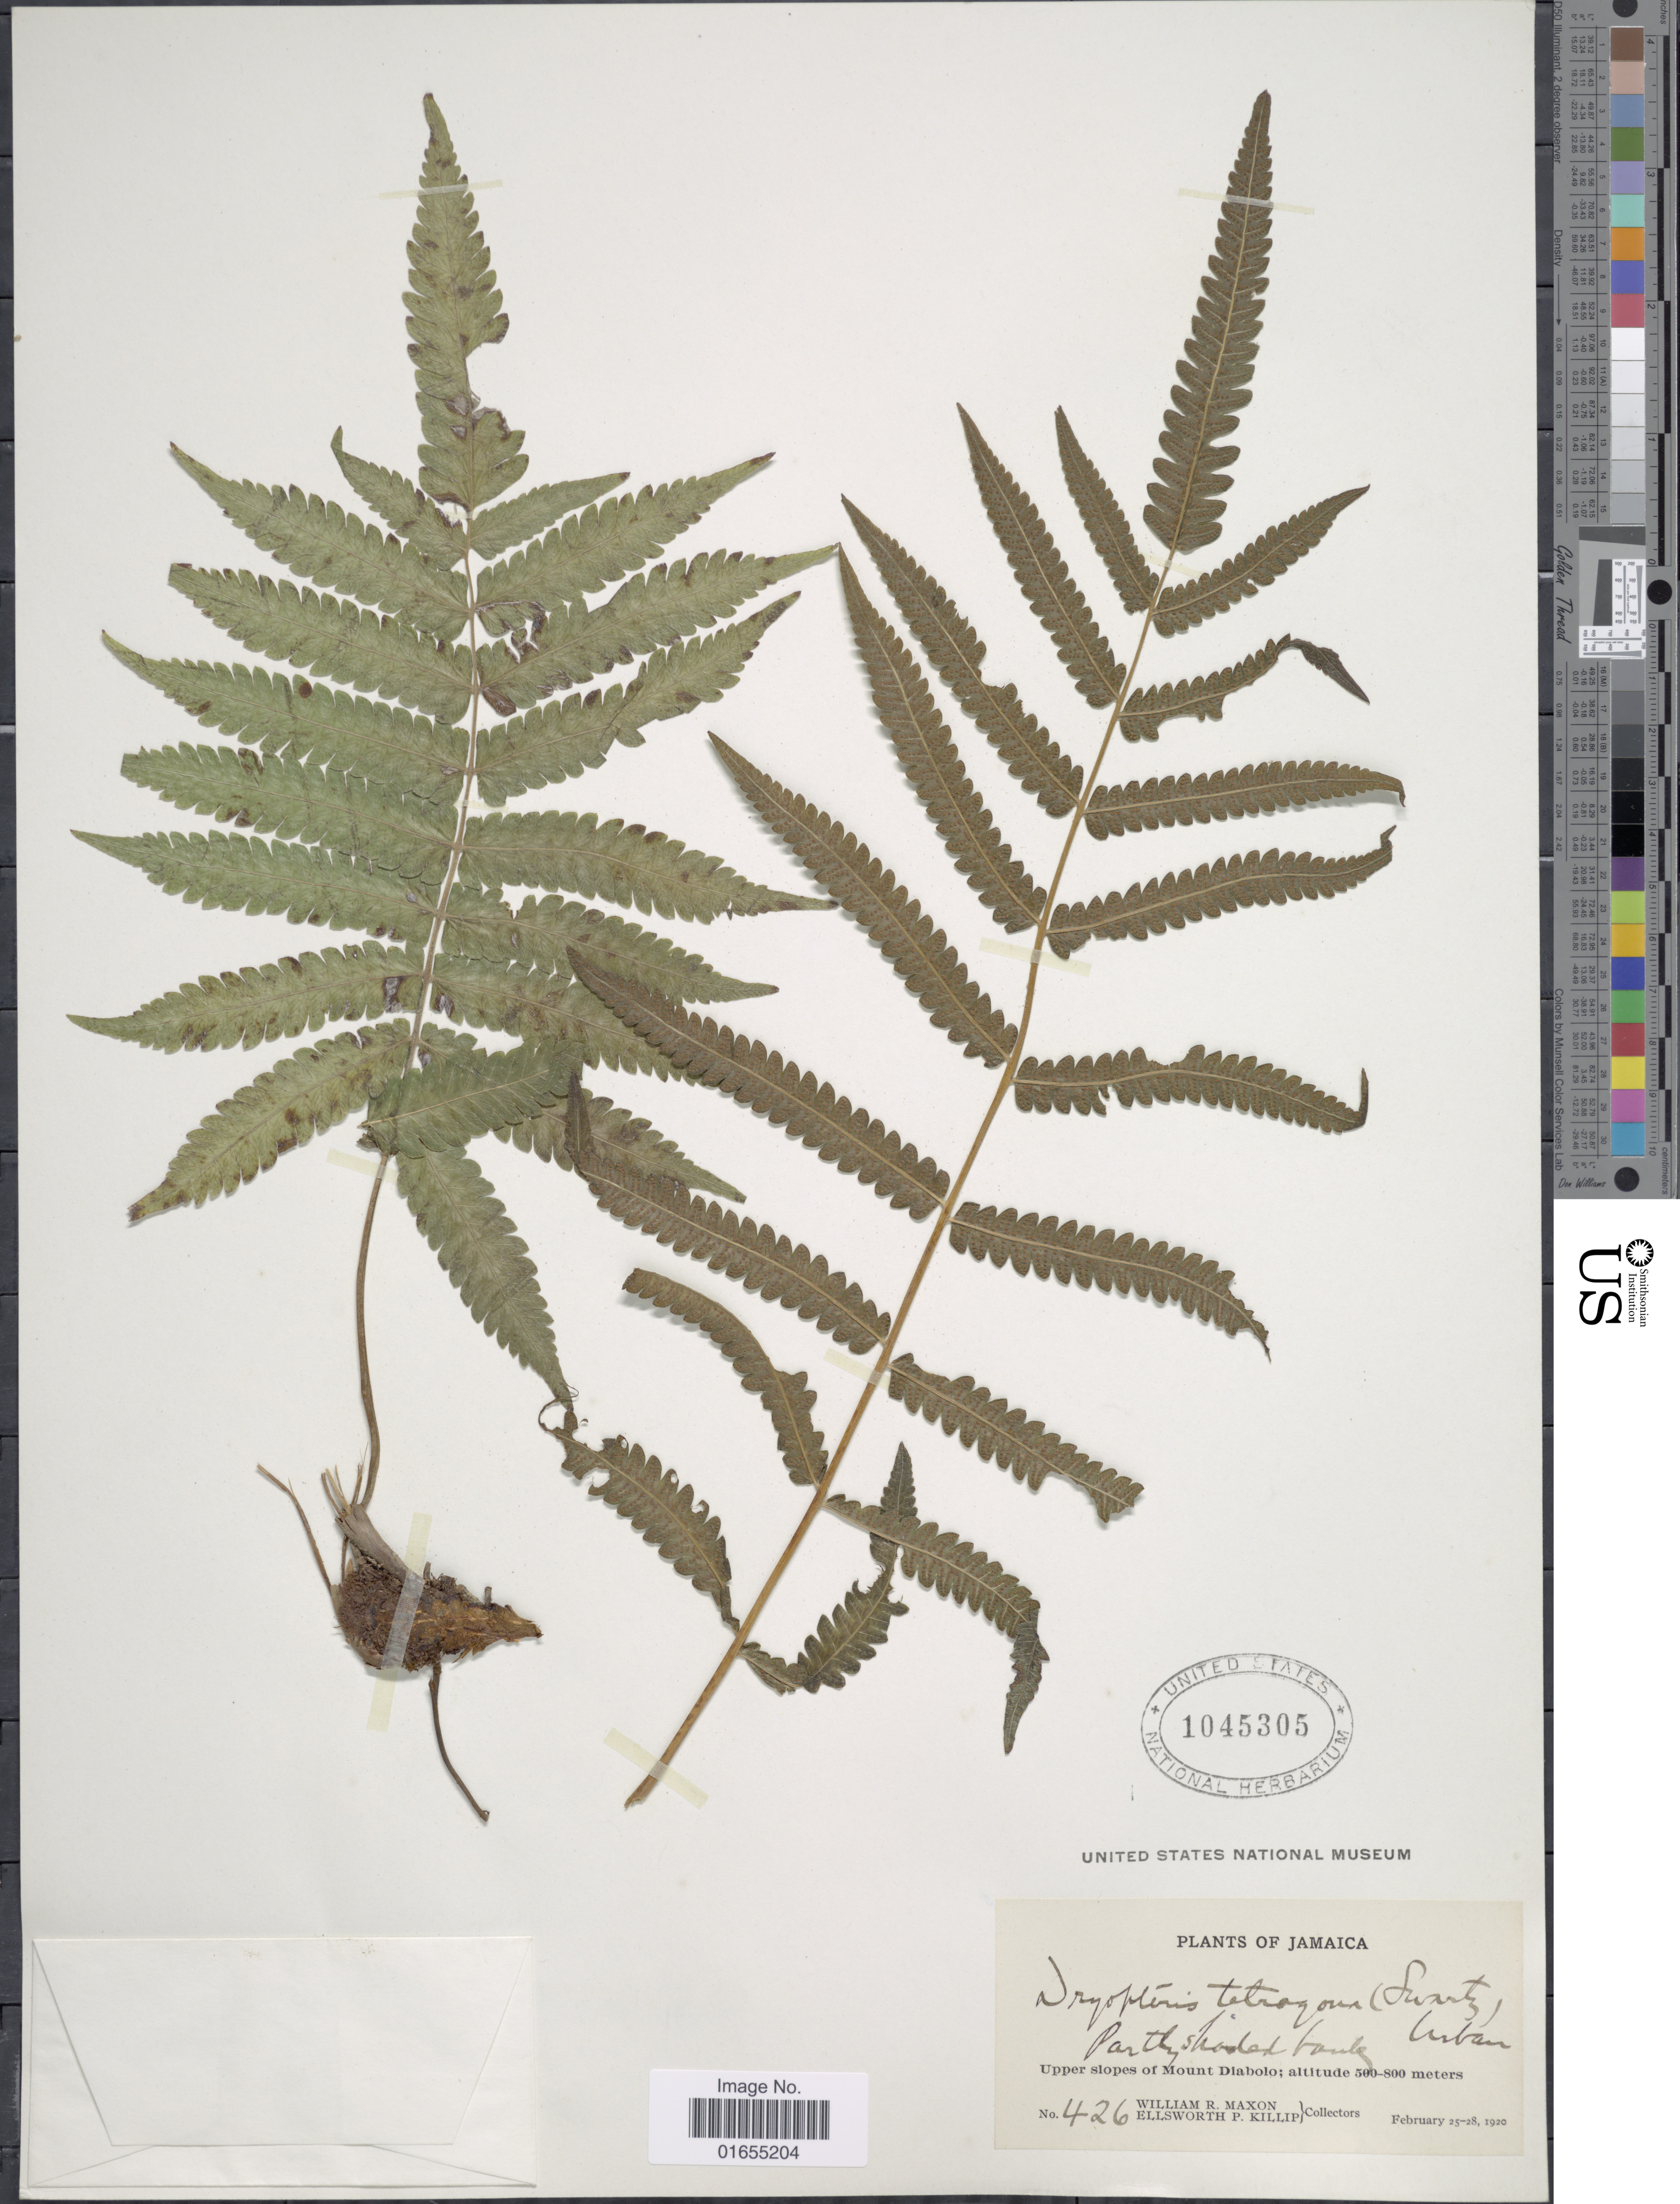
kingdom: Plantae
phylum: Tracheophyta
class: Polypodiopsida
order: Polypodiales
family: Thelypteridaceae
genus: Goniopteris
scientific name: Goniopteris subtetragona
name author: (Link) Vareschi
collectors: W. R. Maxon & E. P. Killip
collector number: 426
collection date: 1920-02-25/1920-02-28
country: Jamaica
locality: Upper slopes of Mount Diabolo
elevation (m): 500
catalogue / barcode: US 1045305